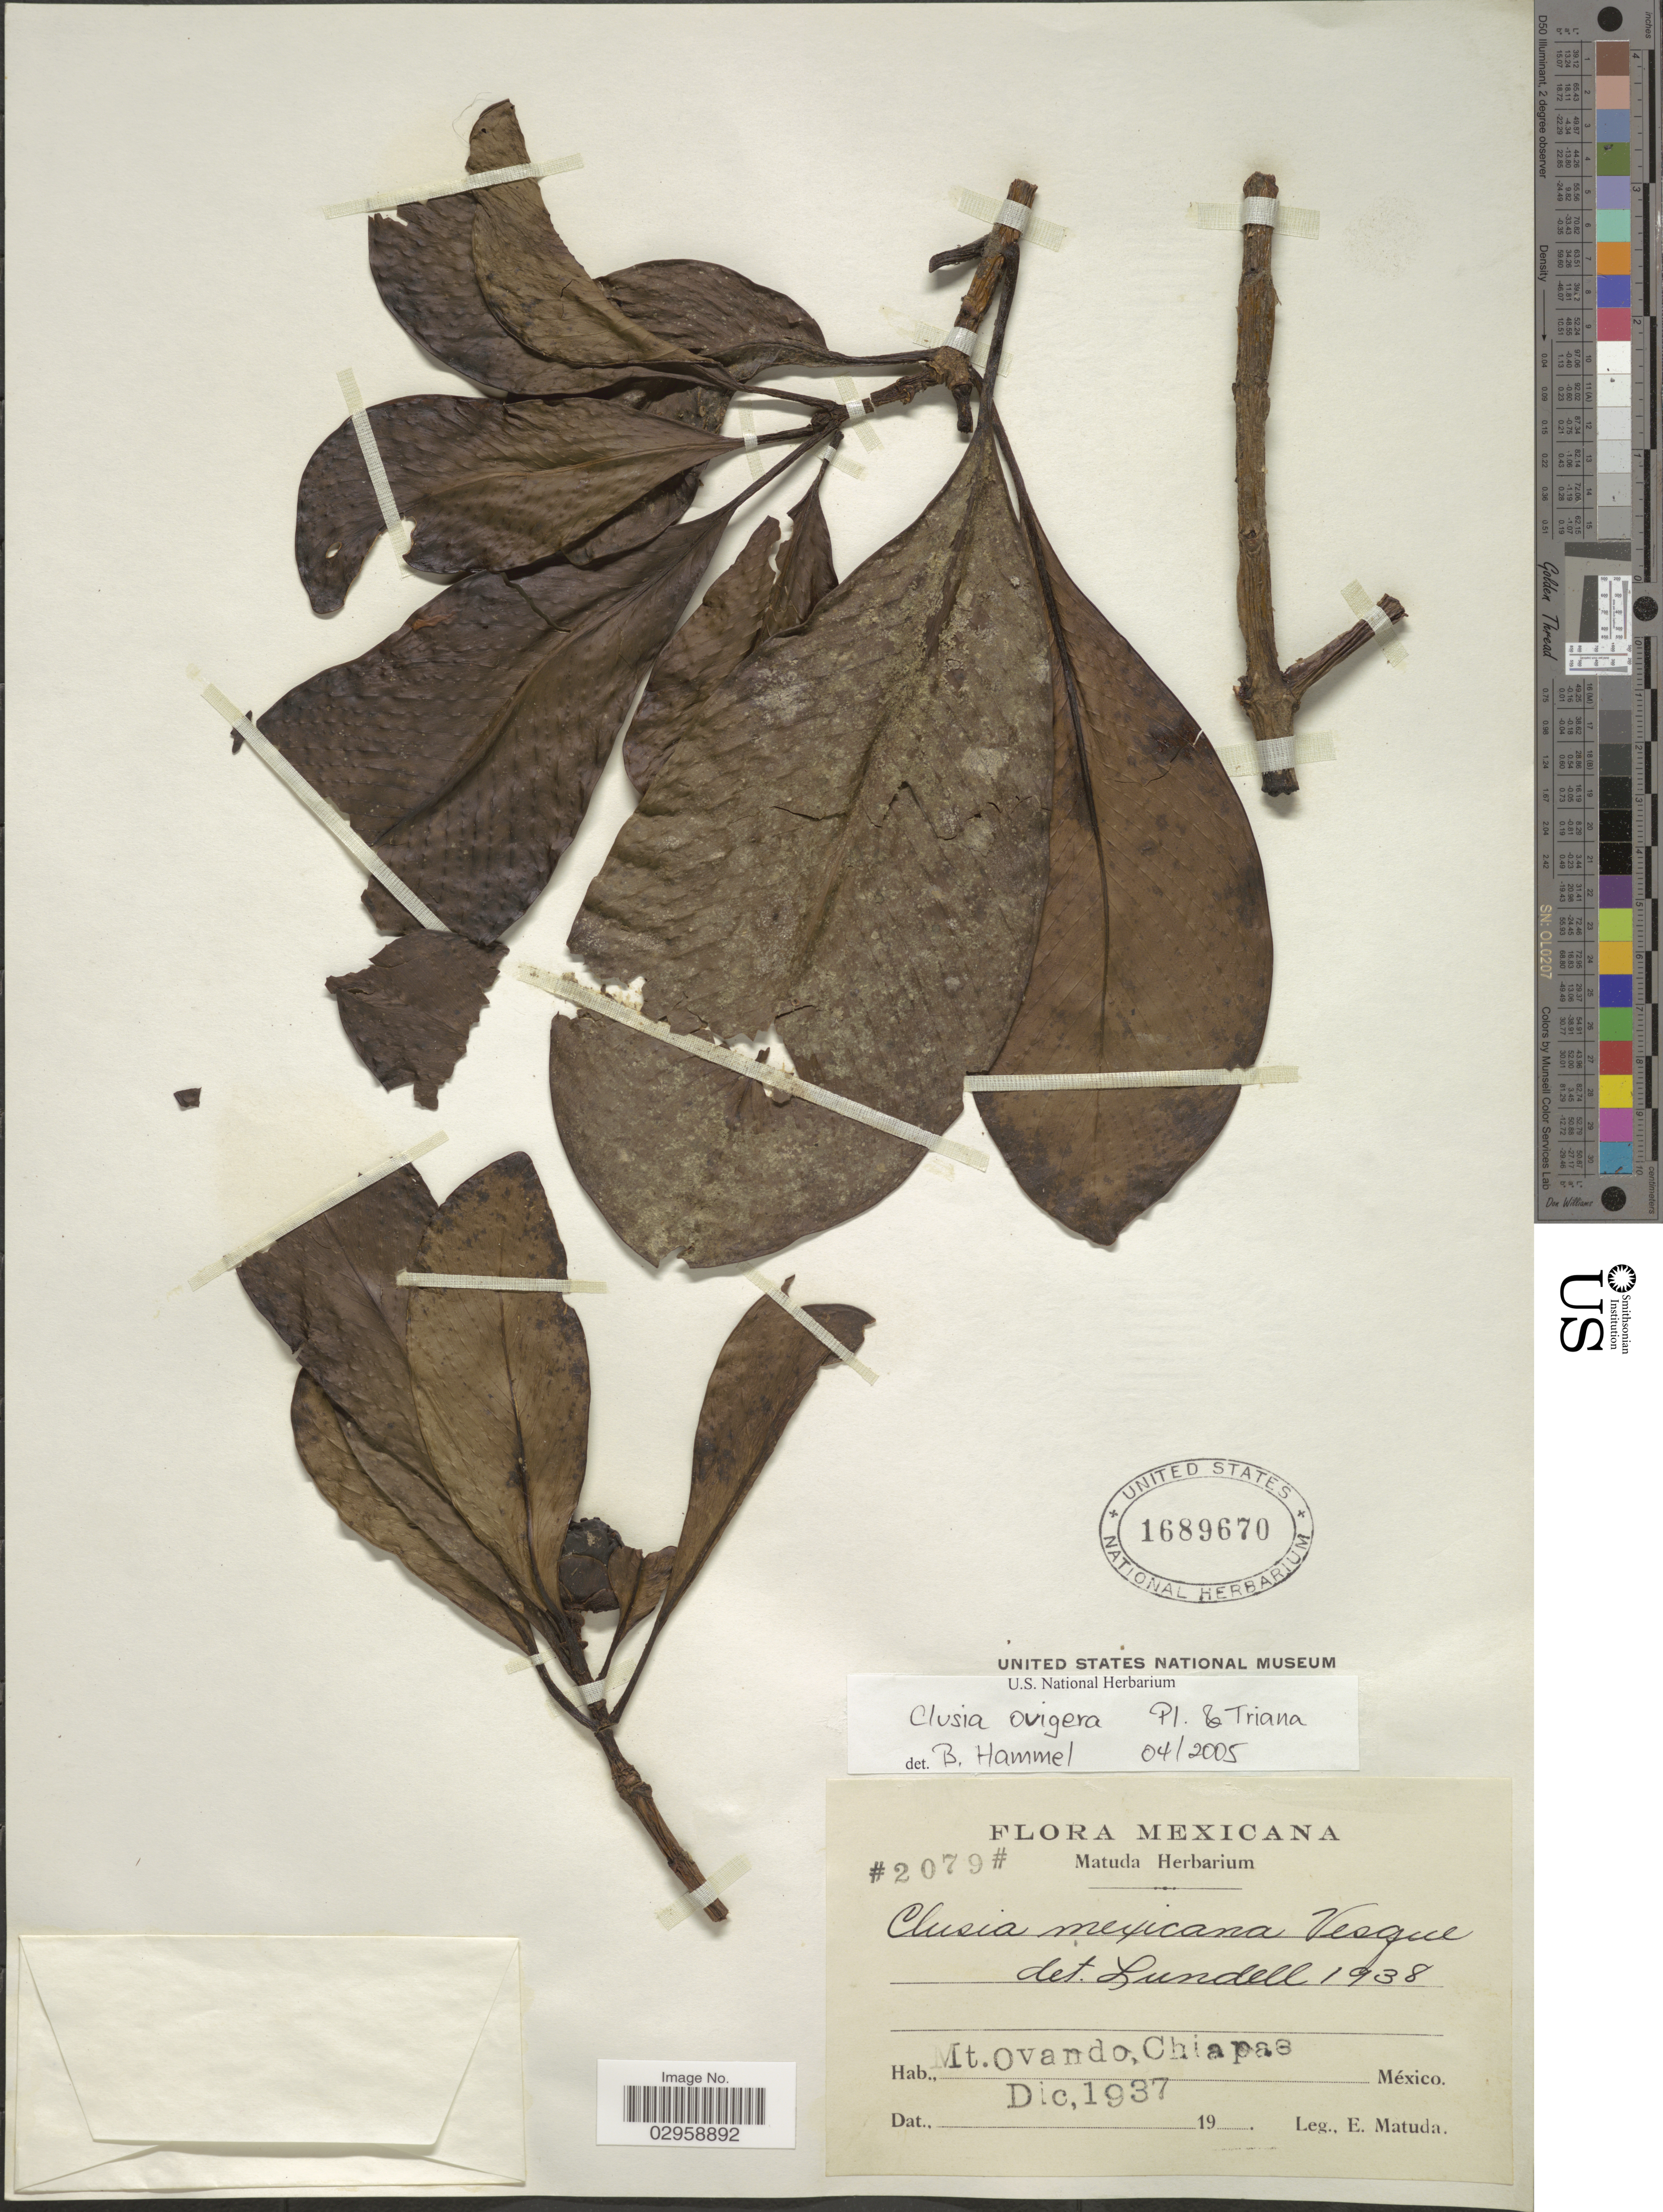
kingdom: Plantae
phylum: Tracheophyta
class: Magnoliopsida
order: Malpighiales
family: Clusiaceae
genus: Clusia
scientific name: Clusia ovigera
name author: Planch. & Triana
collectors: E. Matuda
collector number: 2079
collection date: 1937-12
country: Mexico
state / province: Chiapas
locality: Mt. Ovando.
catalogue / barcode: US 1689670